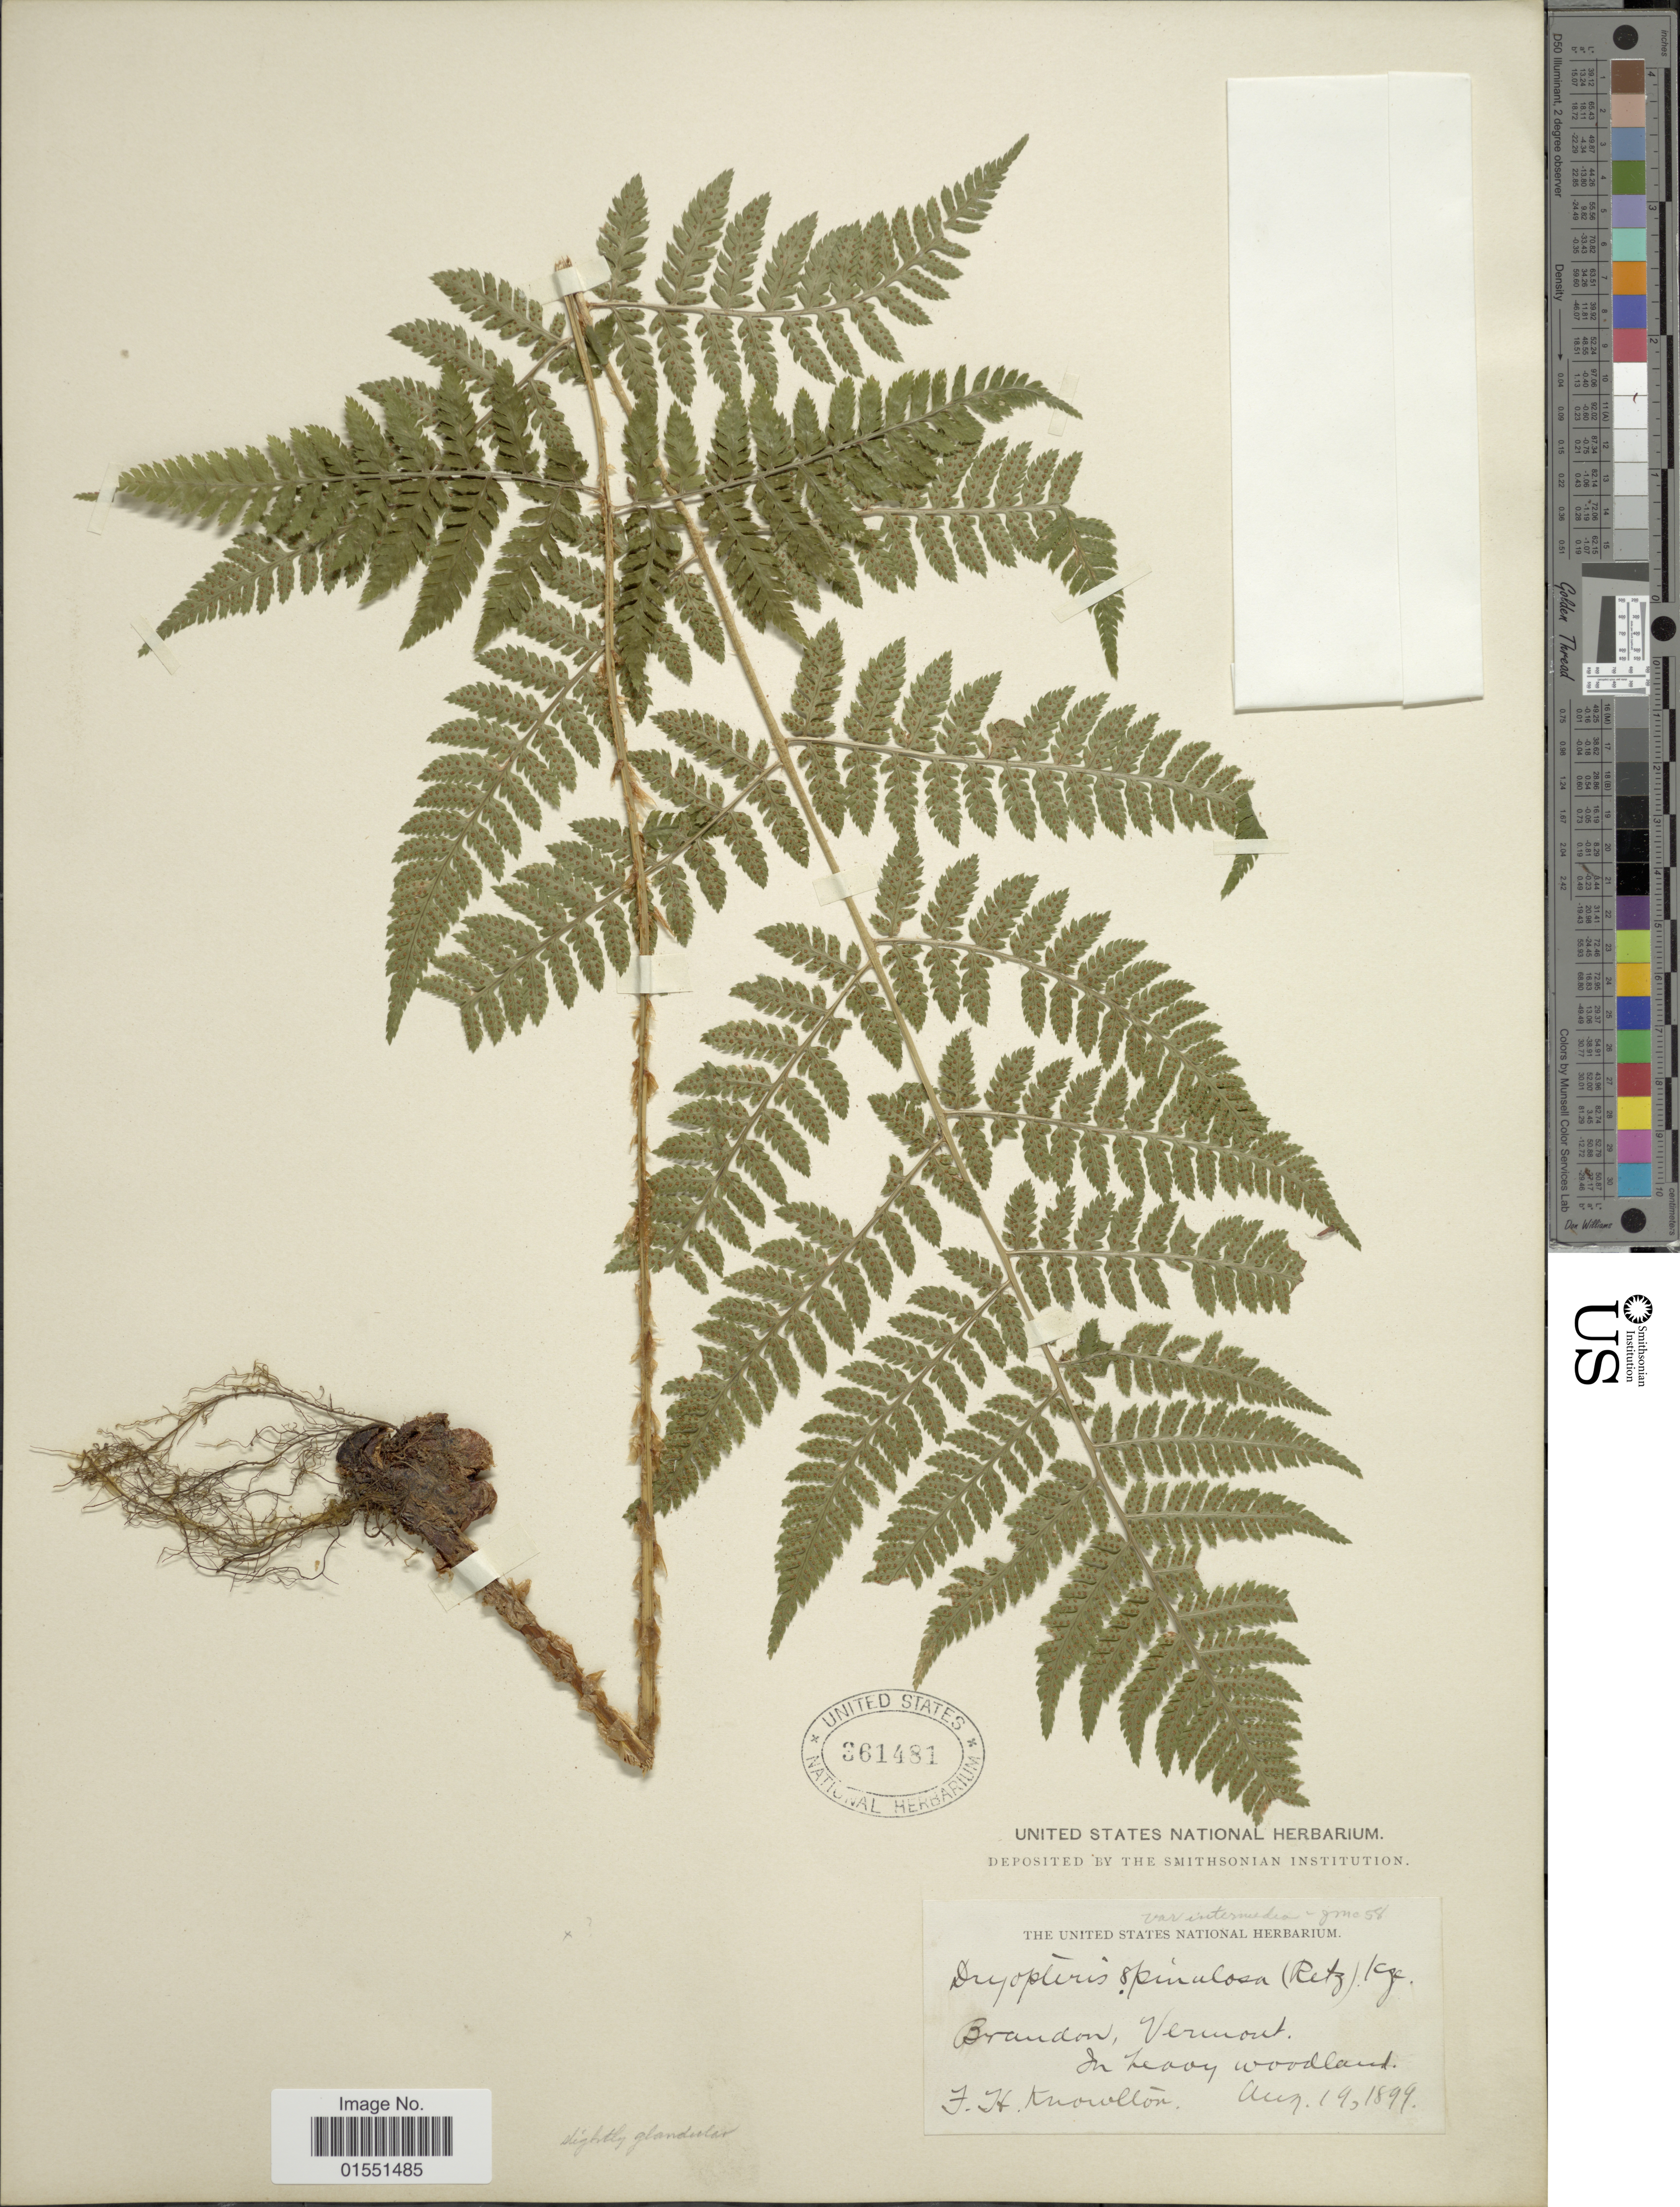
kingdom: Plantae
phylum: Tracheophyta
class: Polypodiopsida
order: Polypodiales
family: Dryopteridaceae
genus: Dryopteris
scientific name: Dryopteris intermedia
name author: (Muhl.) A. Gray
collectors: F. H. Knowlton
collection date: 1899-08-19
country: United States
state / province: Vermont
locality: Brandon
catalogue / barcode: US 361481